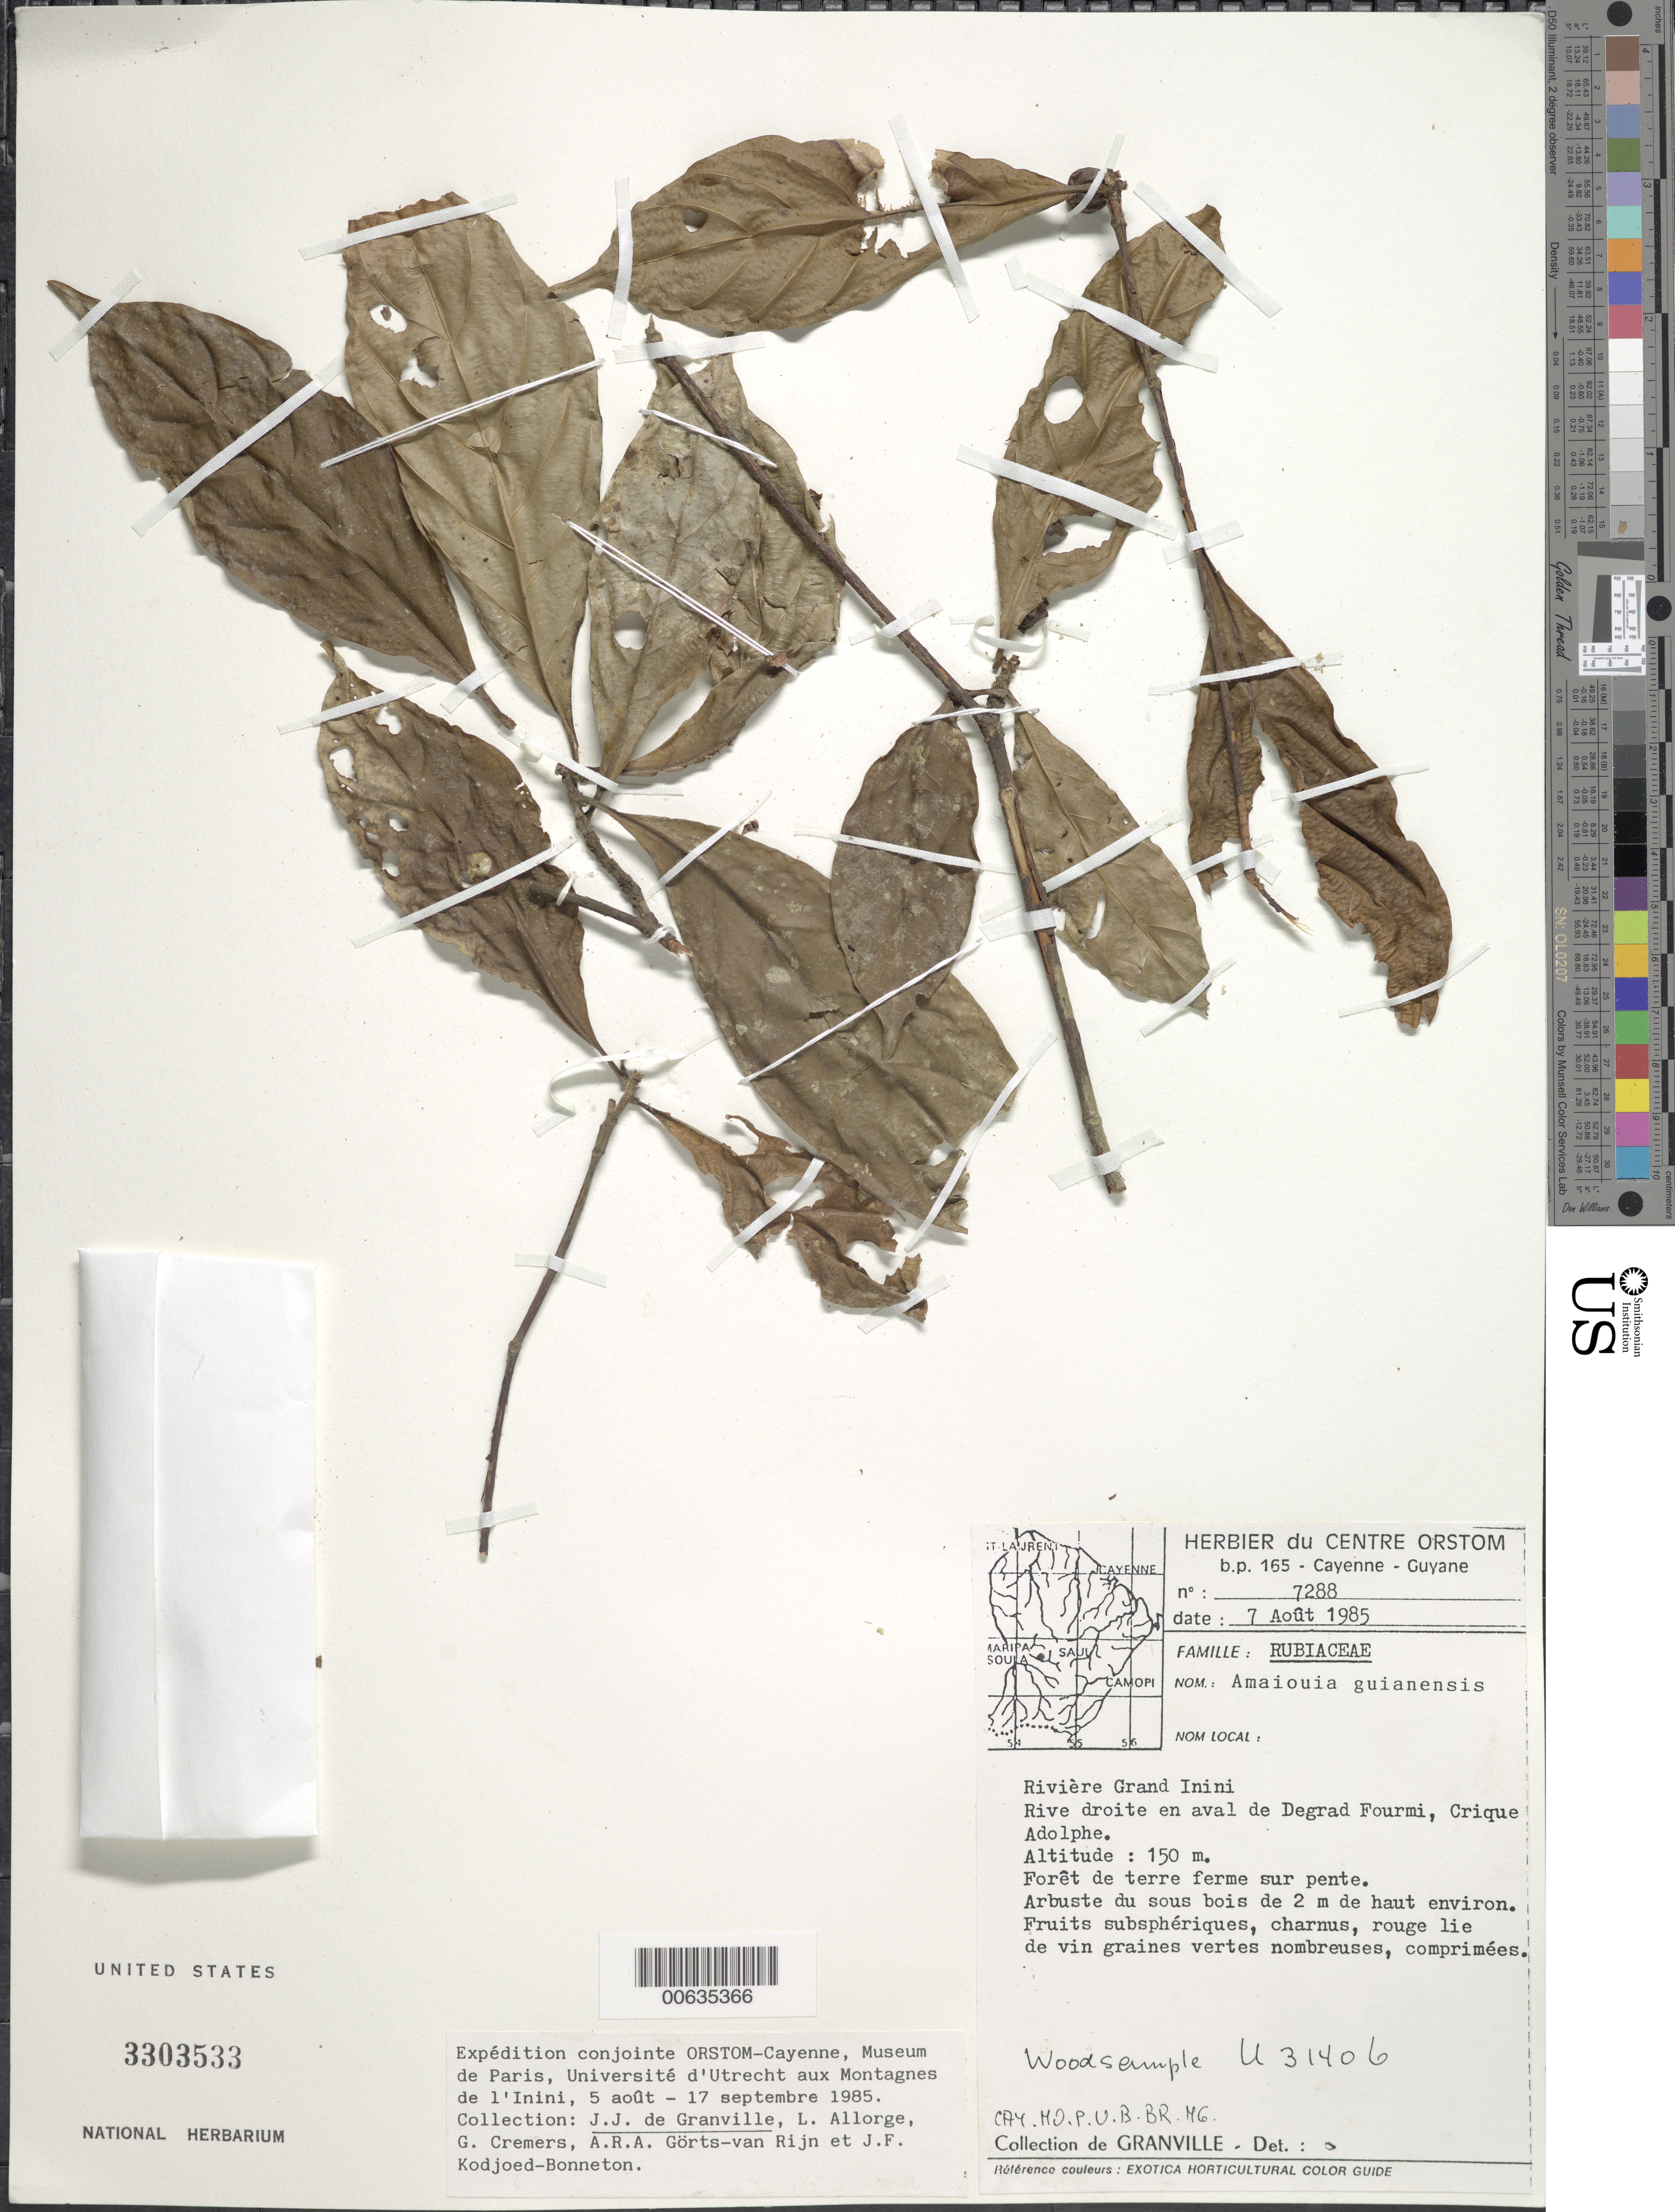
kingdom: Plantae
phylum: Tracheophyta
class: Magnoliopsida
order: Gentianales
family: Rubiaceae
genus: Amaioua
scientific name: Amaioua guianensis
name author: Aubl.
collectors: J.-J. de Granville, L. Allorge, G. Cremers, A. .R. A. Görts-van Rijn & J. Kodjoed-Bonneton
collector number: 7288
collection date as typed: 7-Aug-85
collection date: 1985-08-07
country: French Guiana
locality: Rivière Grand Inini, Bassin de Maroni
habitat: Forest on terra firma on slope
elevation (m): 150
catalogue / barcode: US 3303533